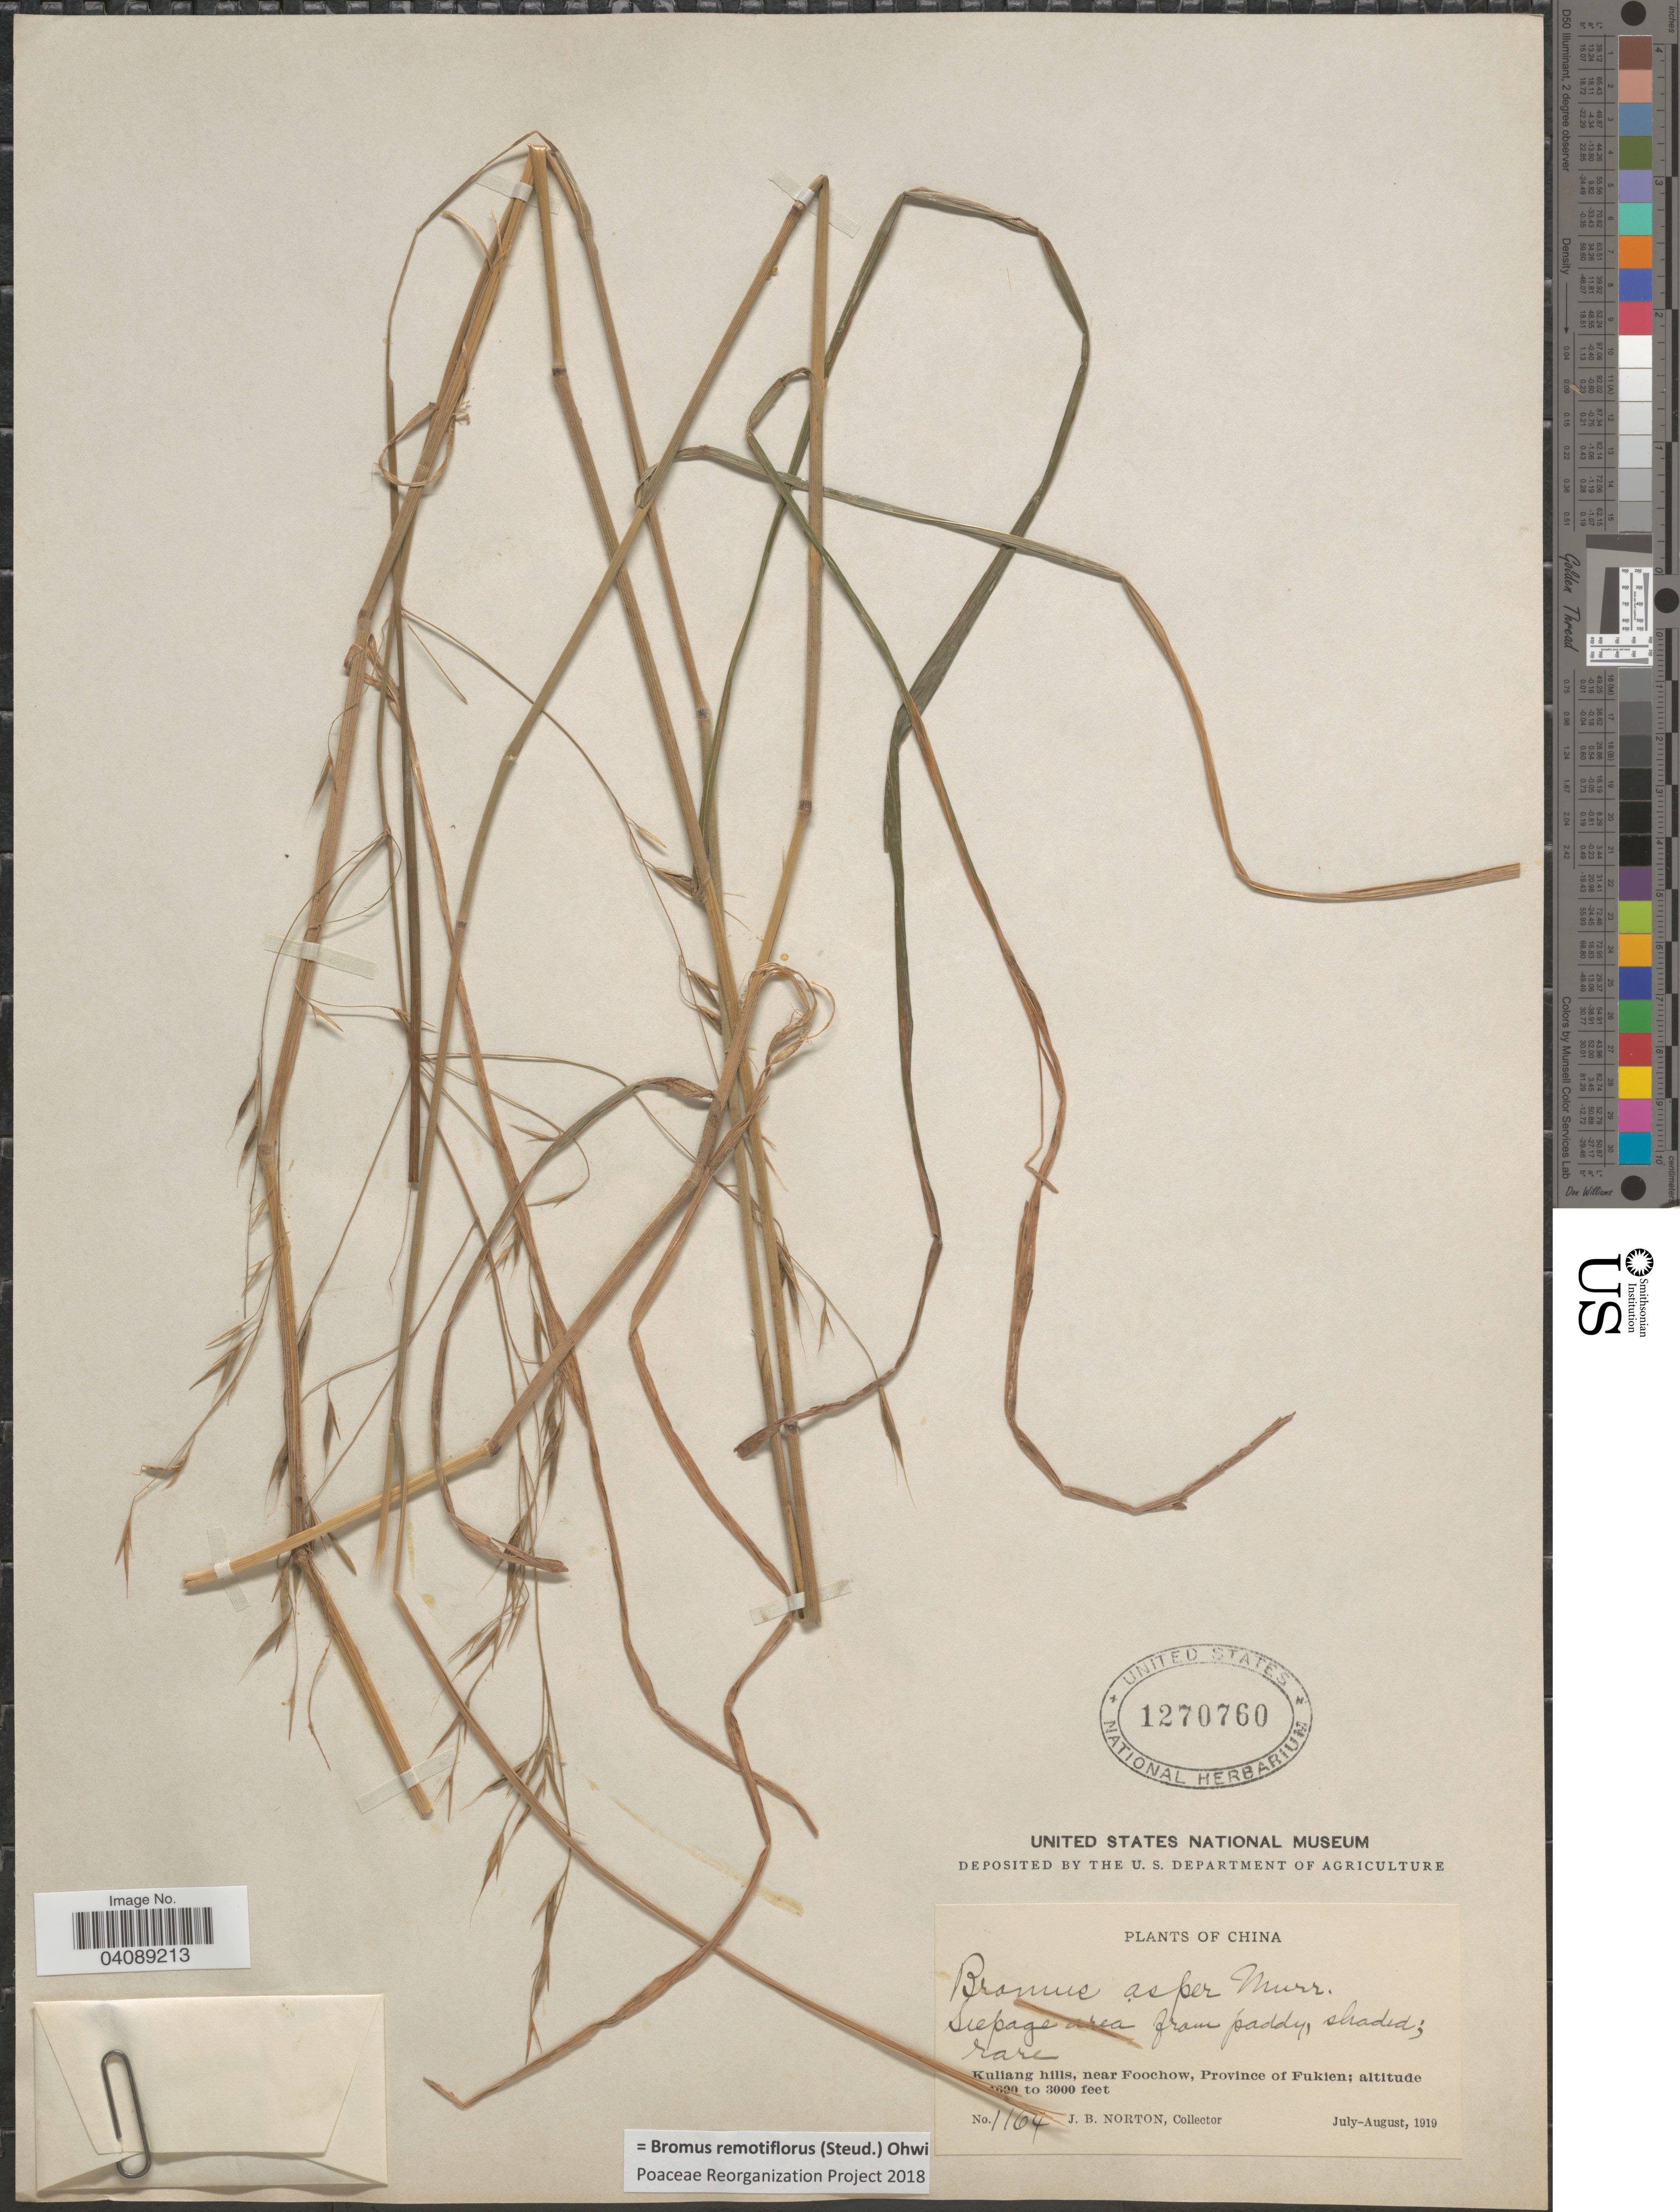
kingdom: Plantae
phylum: Tracheophyta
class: Liliopsida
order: Poales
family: Poaceae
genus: Bromus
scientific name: Bromus remotiflorus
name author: (Steud.) Ohwi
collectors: J. B. Norton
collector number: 1164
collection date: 1919-07/1919-08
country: China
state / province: Fujian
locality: Kuliang hills, near Foochow, Province of Fukien.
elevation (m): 305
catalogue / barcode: US 1270760